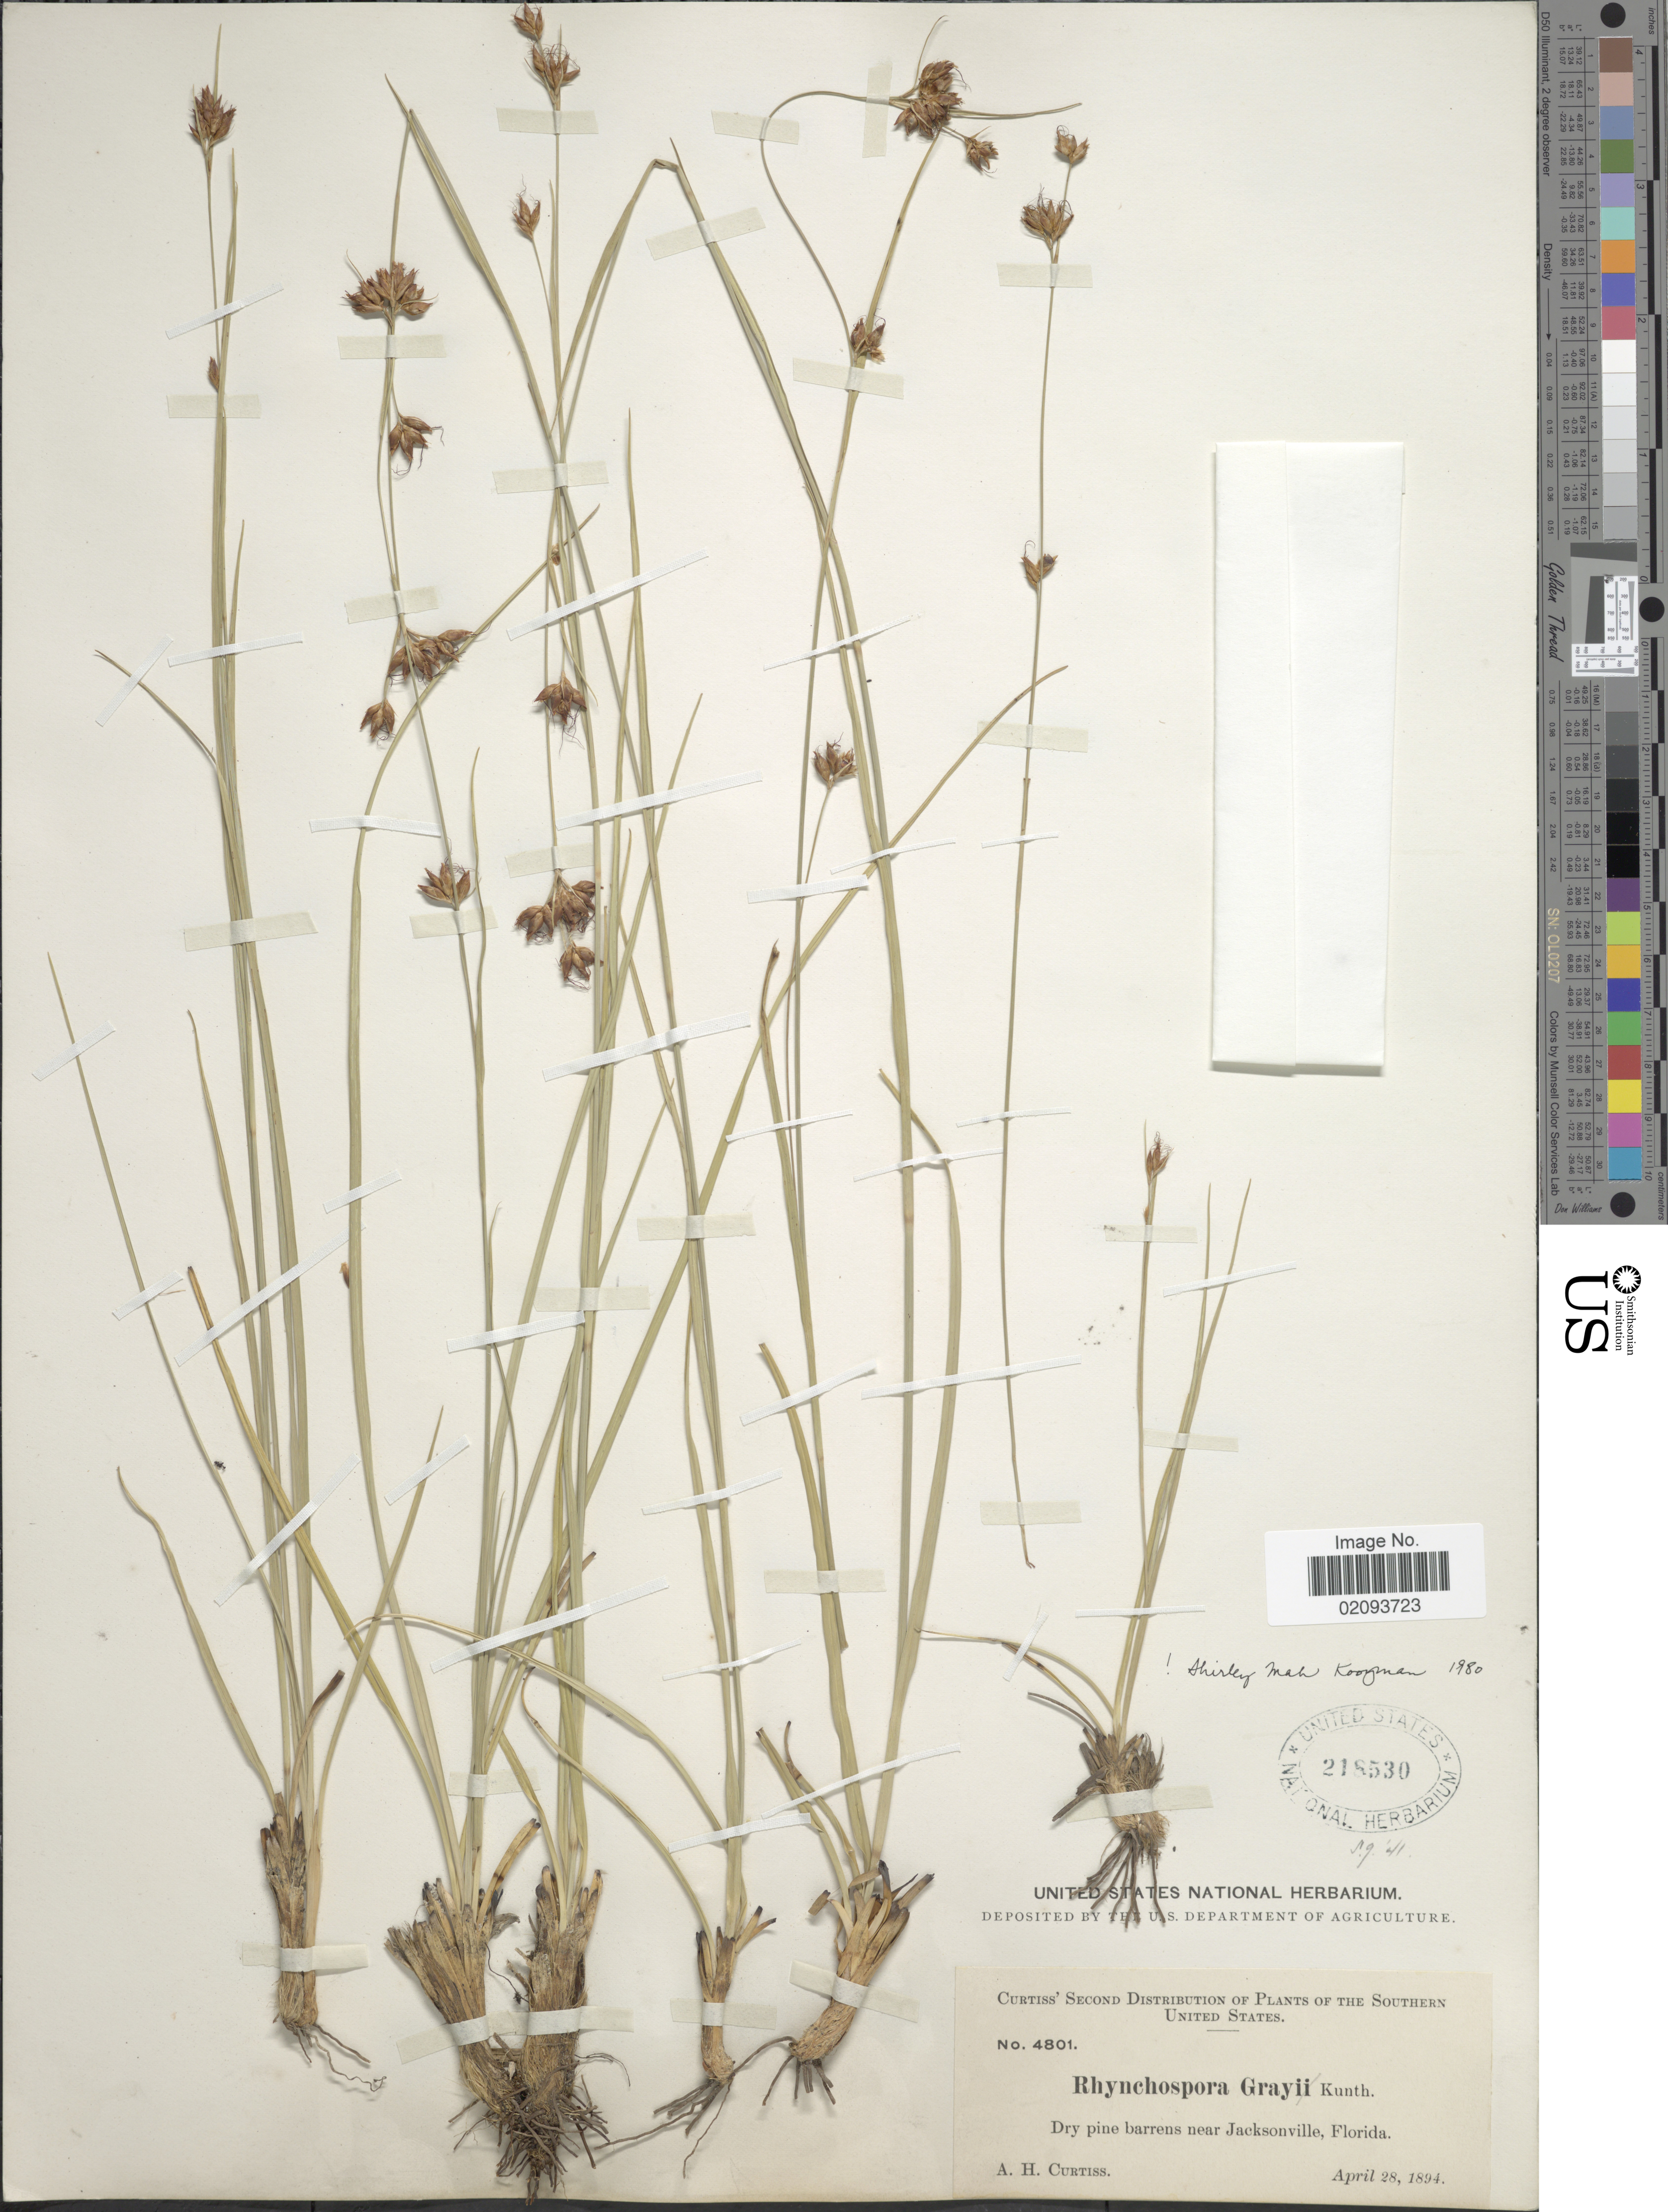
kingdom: Plantae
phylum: Tracheophyta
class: Liliopsida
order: Poales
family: Cyperaceae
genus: Rhynchospora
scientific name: Rhynchospora grayi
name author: Kunth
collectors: A. H. Curtiss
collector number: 4801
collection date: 1894-04-28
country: United States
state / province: Florida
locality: Dry pine barrens near Jacksonville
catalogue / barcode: US 218530